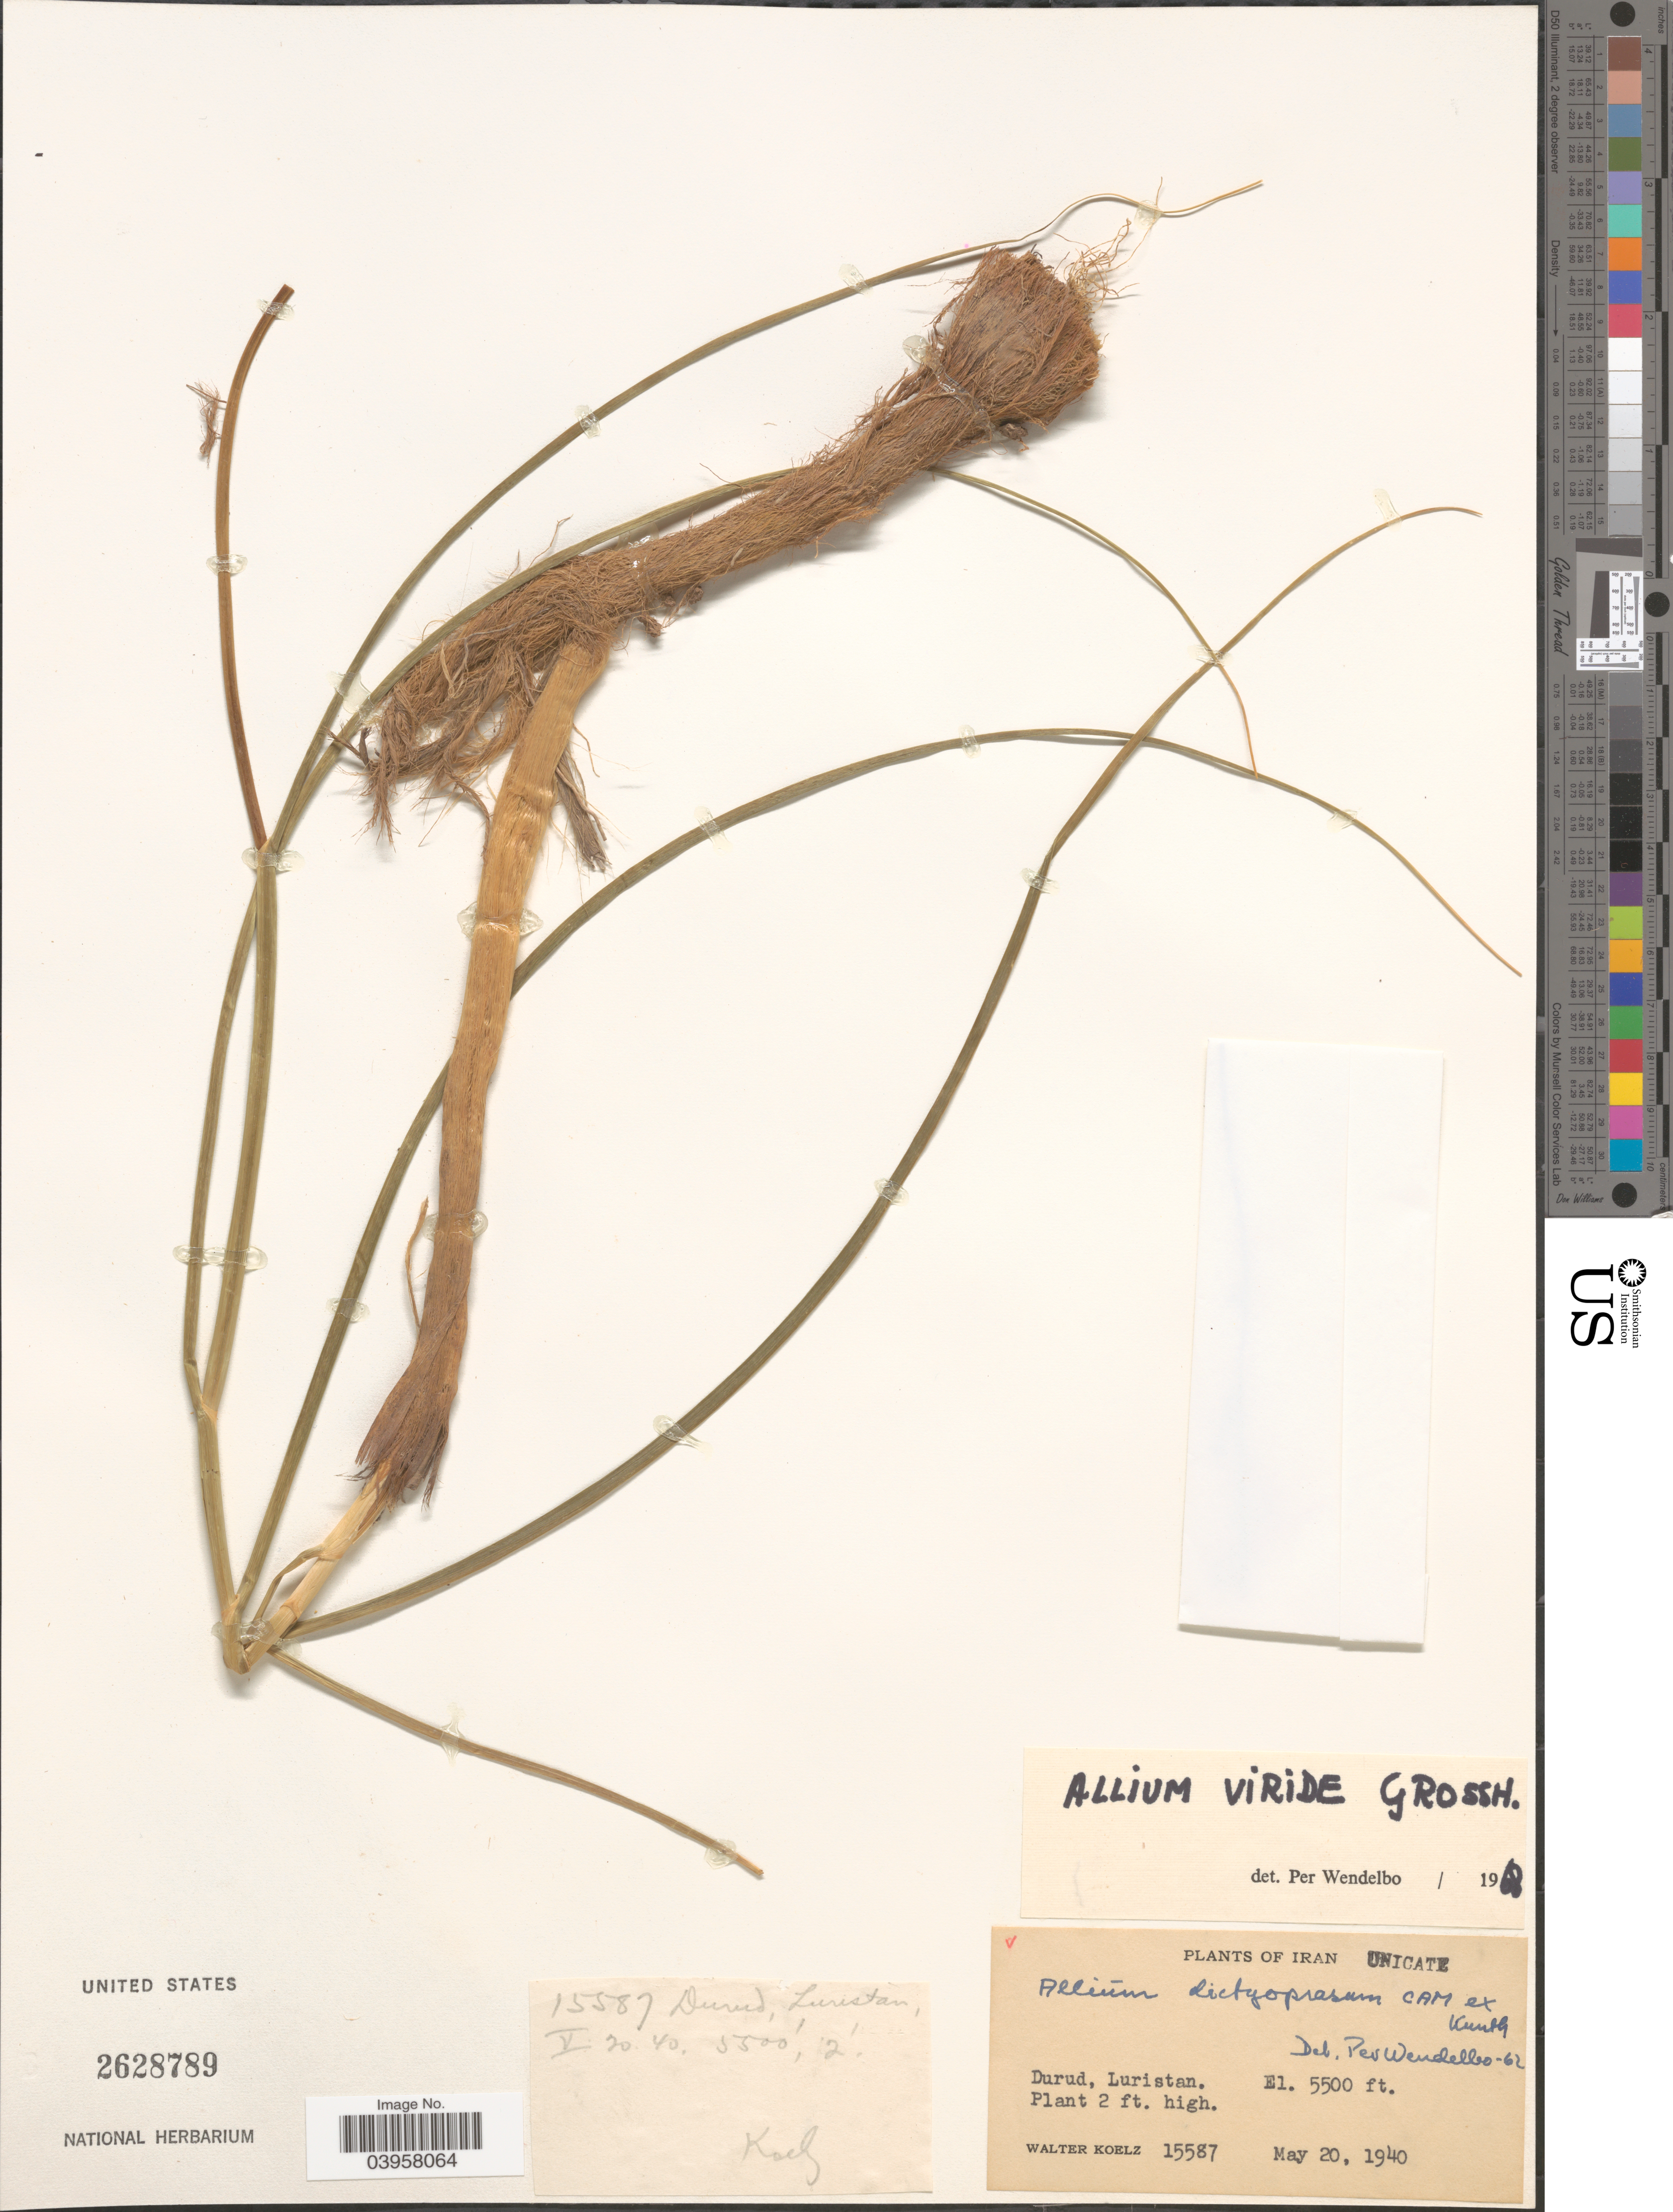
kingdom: Plantae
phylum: Tracheophyta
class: Liliopsida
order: Asparagales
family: Amaryllidaceae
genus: Allium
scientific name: Allium viride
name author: Grossh.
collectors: W. N. Koelz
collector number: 15587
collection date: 1940-05-20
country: Iran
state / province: Lorestan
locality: Durud, Luristan.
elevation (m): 1676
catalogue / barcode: US 2628789